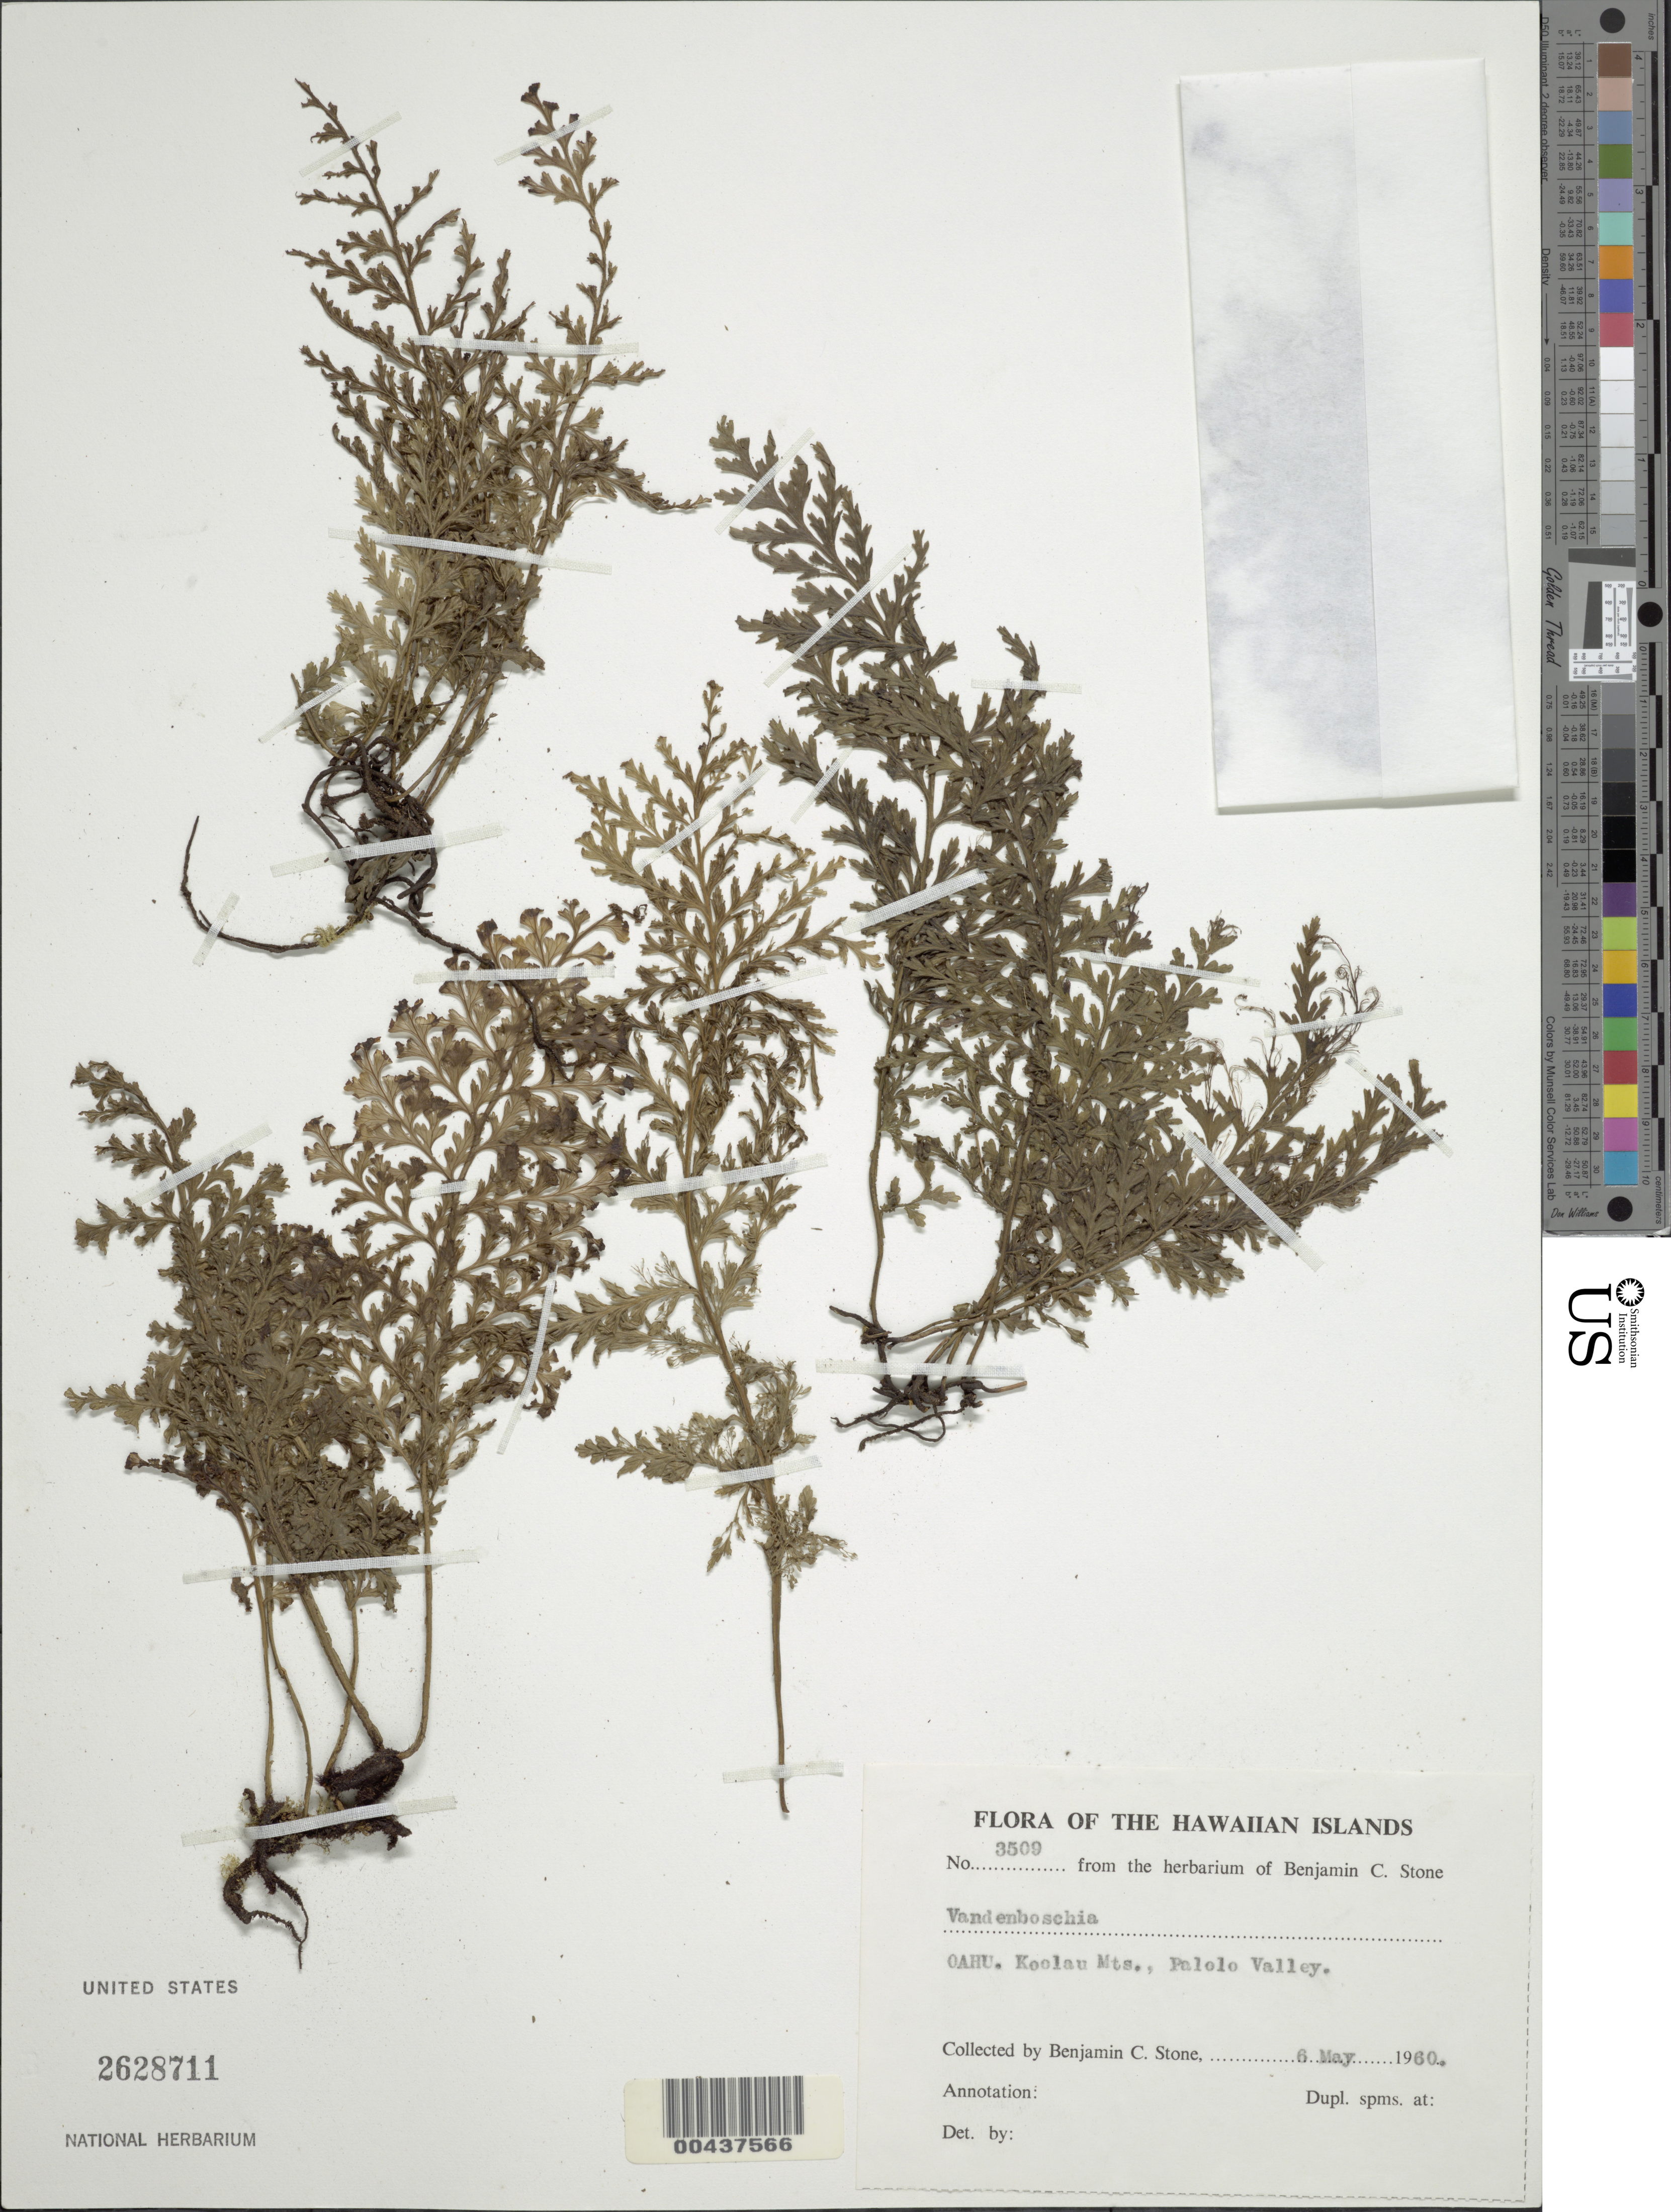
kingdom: Plantae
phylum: Tracheophyta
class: Polypodiopsida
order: Hymenophyllales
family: Hymenophyllaceae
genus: Crepidomanes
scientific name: Crepidomanes sp.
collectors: B. C. Stone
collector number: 3509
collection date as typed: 6 May 1960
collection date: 1960-05-06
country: United States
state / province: Hawaii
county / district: Honolulu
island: Oahu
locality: Koolau Mts, Palolo Valley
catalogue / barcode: US 2628711